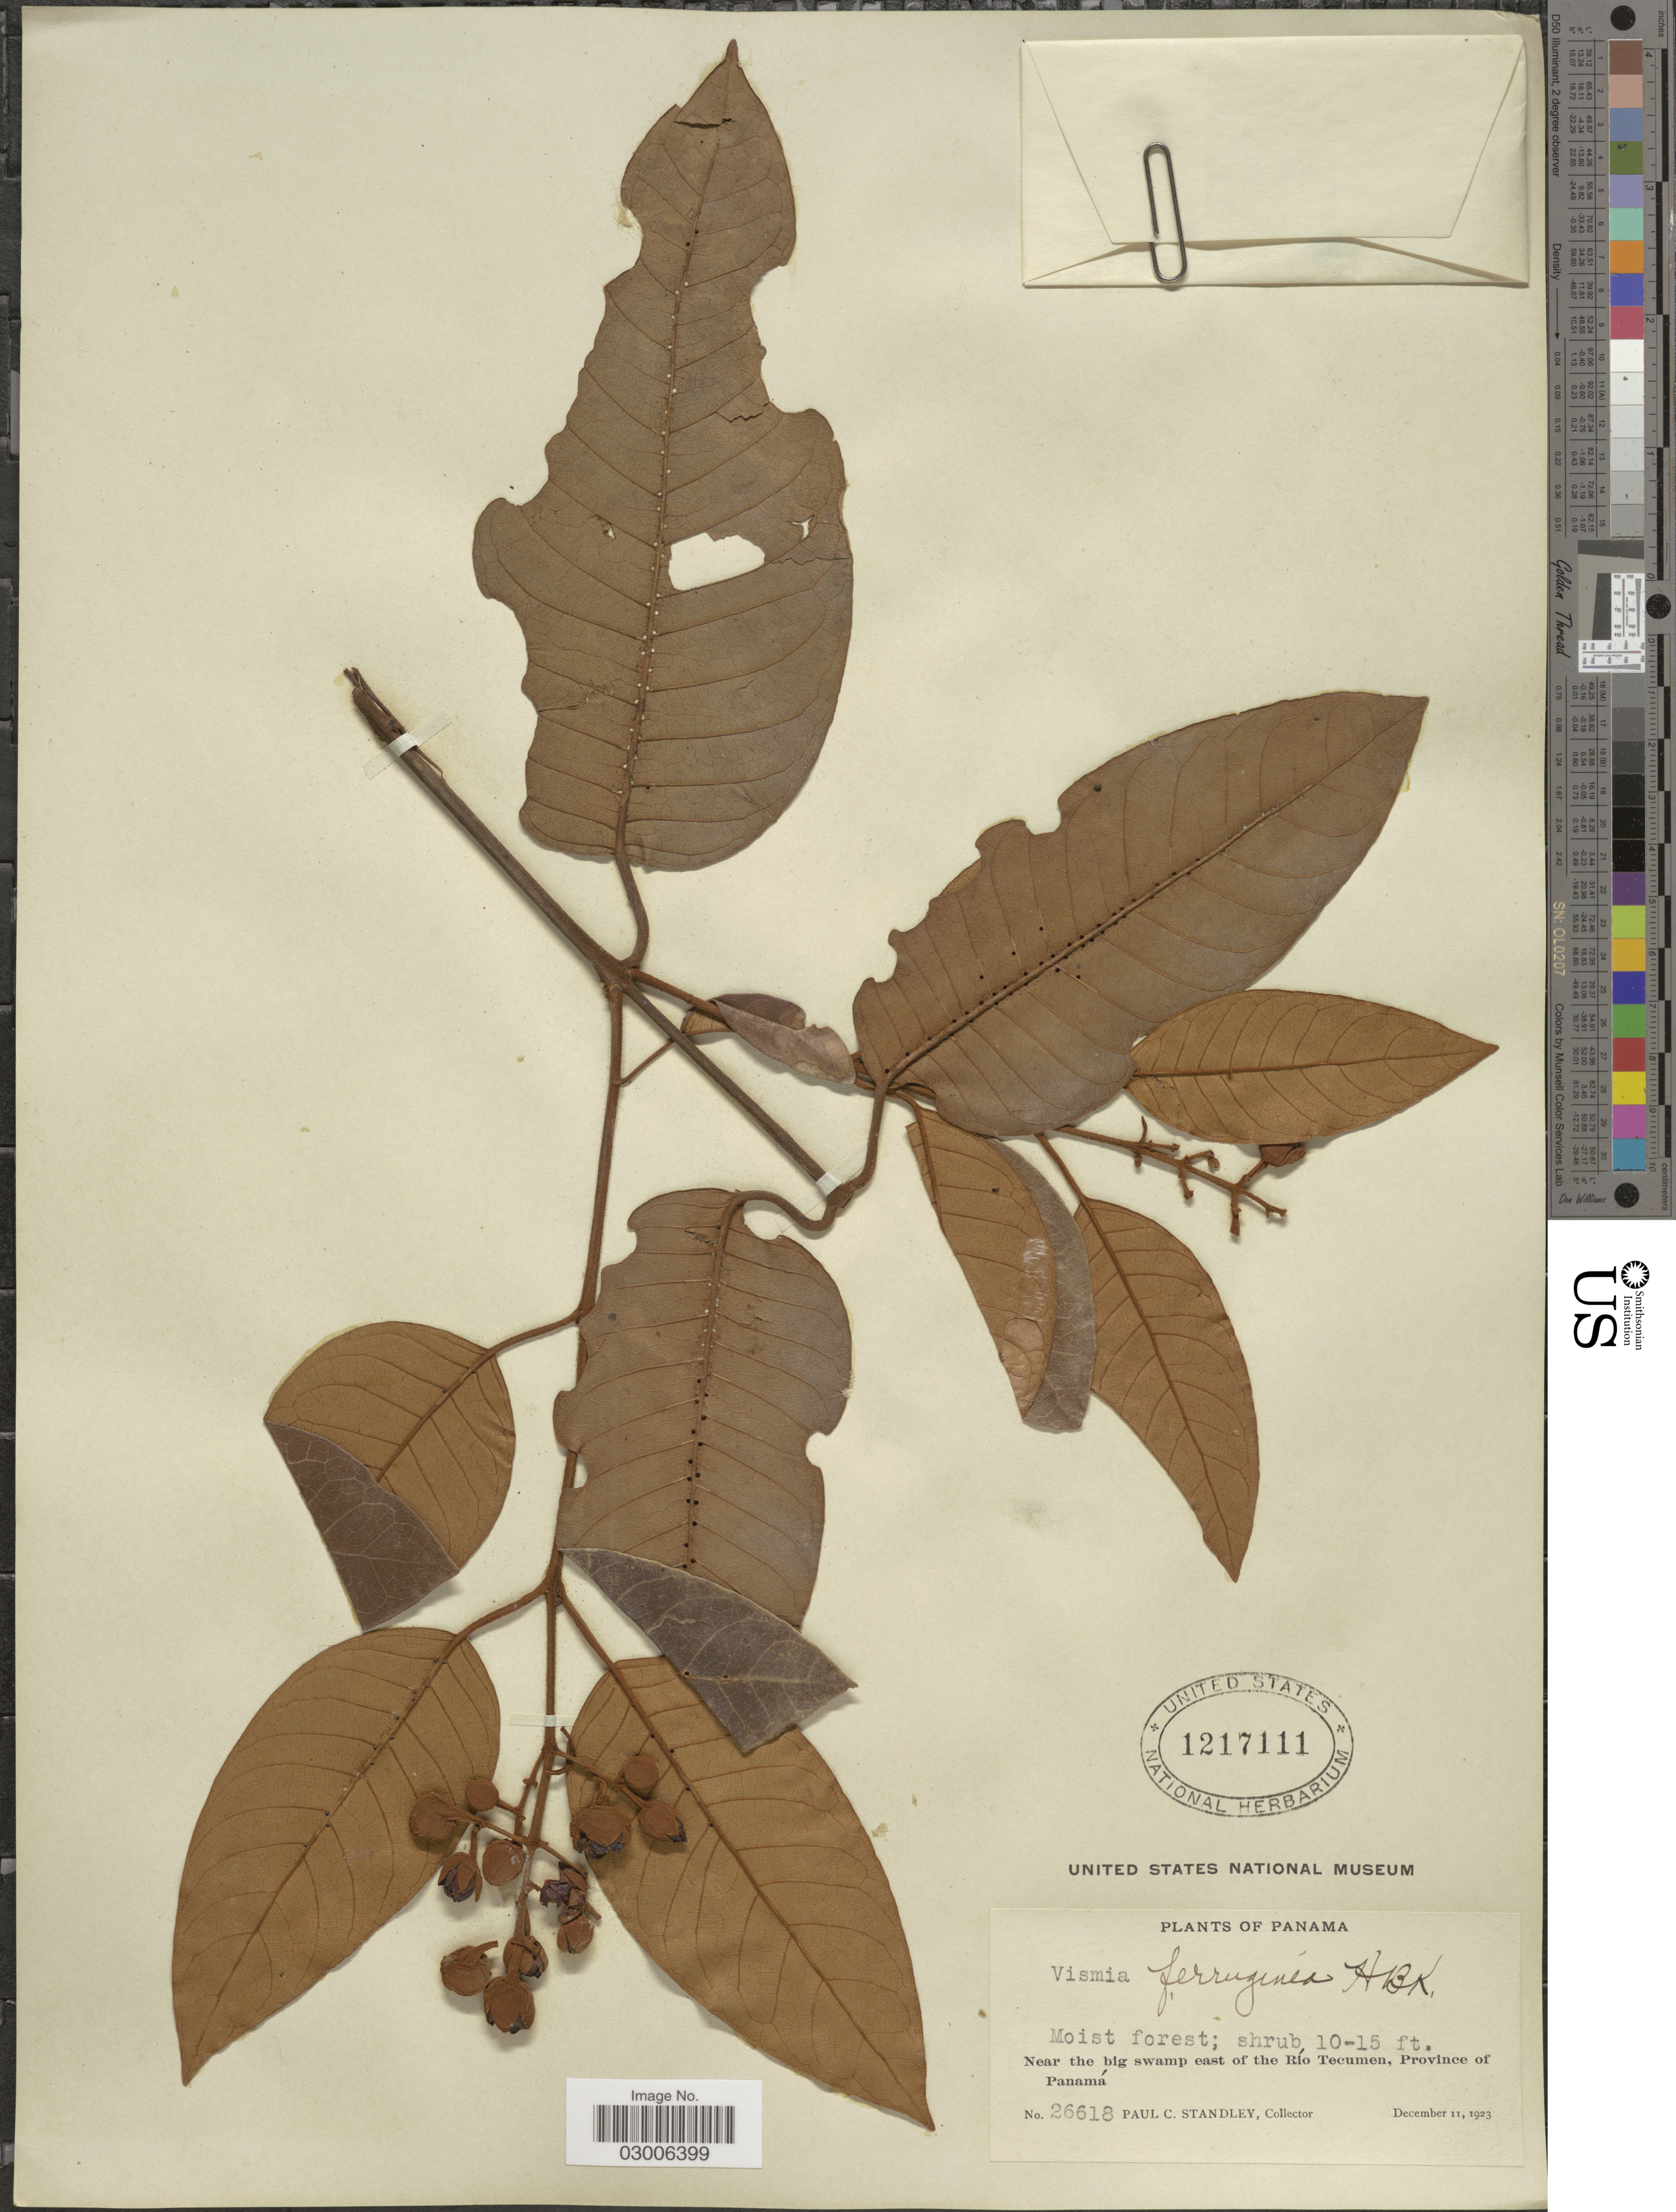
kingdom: Plantae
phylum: Tracheophyta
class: Magnoliopsida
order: Malpighiales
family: Hypericaceae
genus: Vismia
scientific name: Vismia sp.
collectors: P. C. Standley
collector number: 26618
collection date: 1923-12-11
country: Panama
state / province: Panamá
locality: Near the big swamp east of the Río Tecumen.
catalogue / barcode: US 1217111